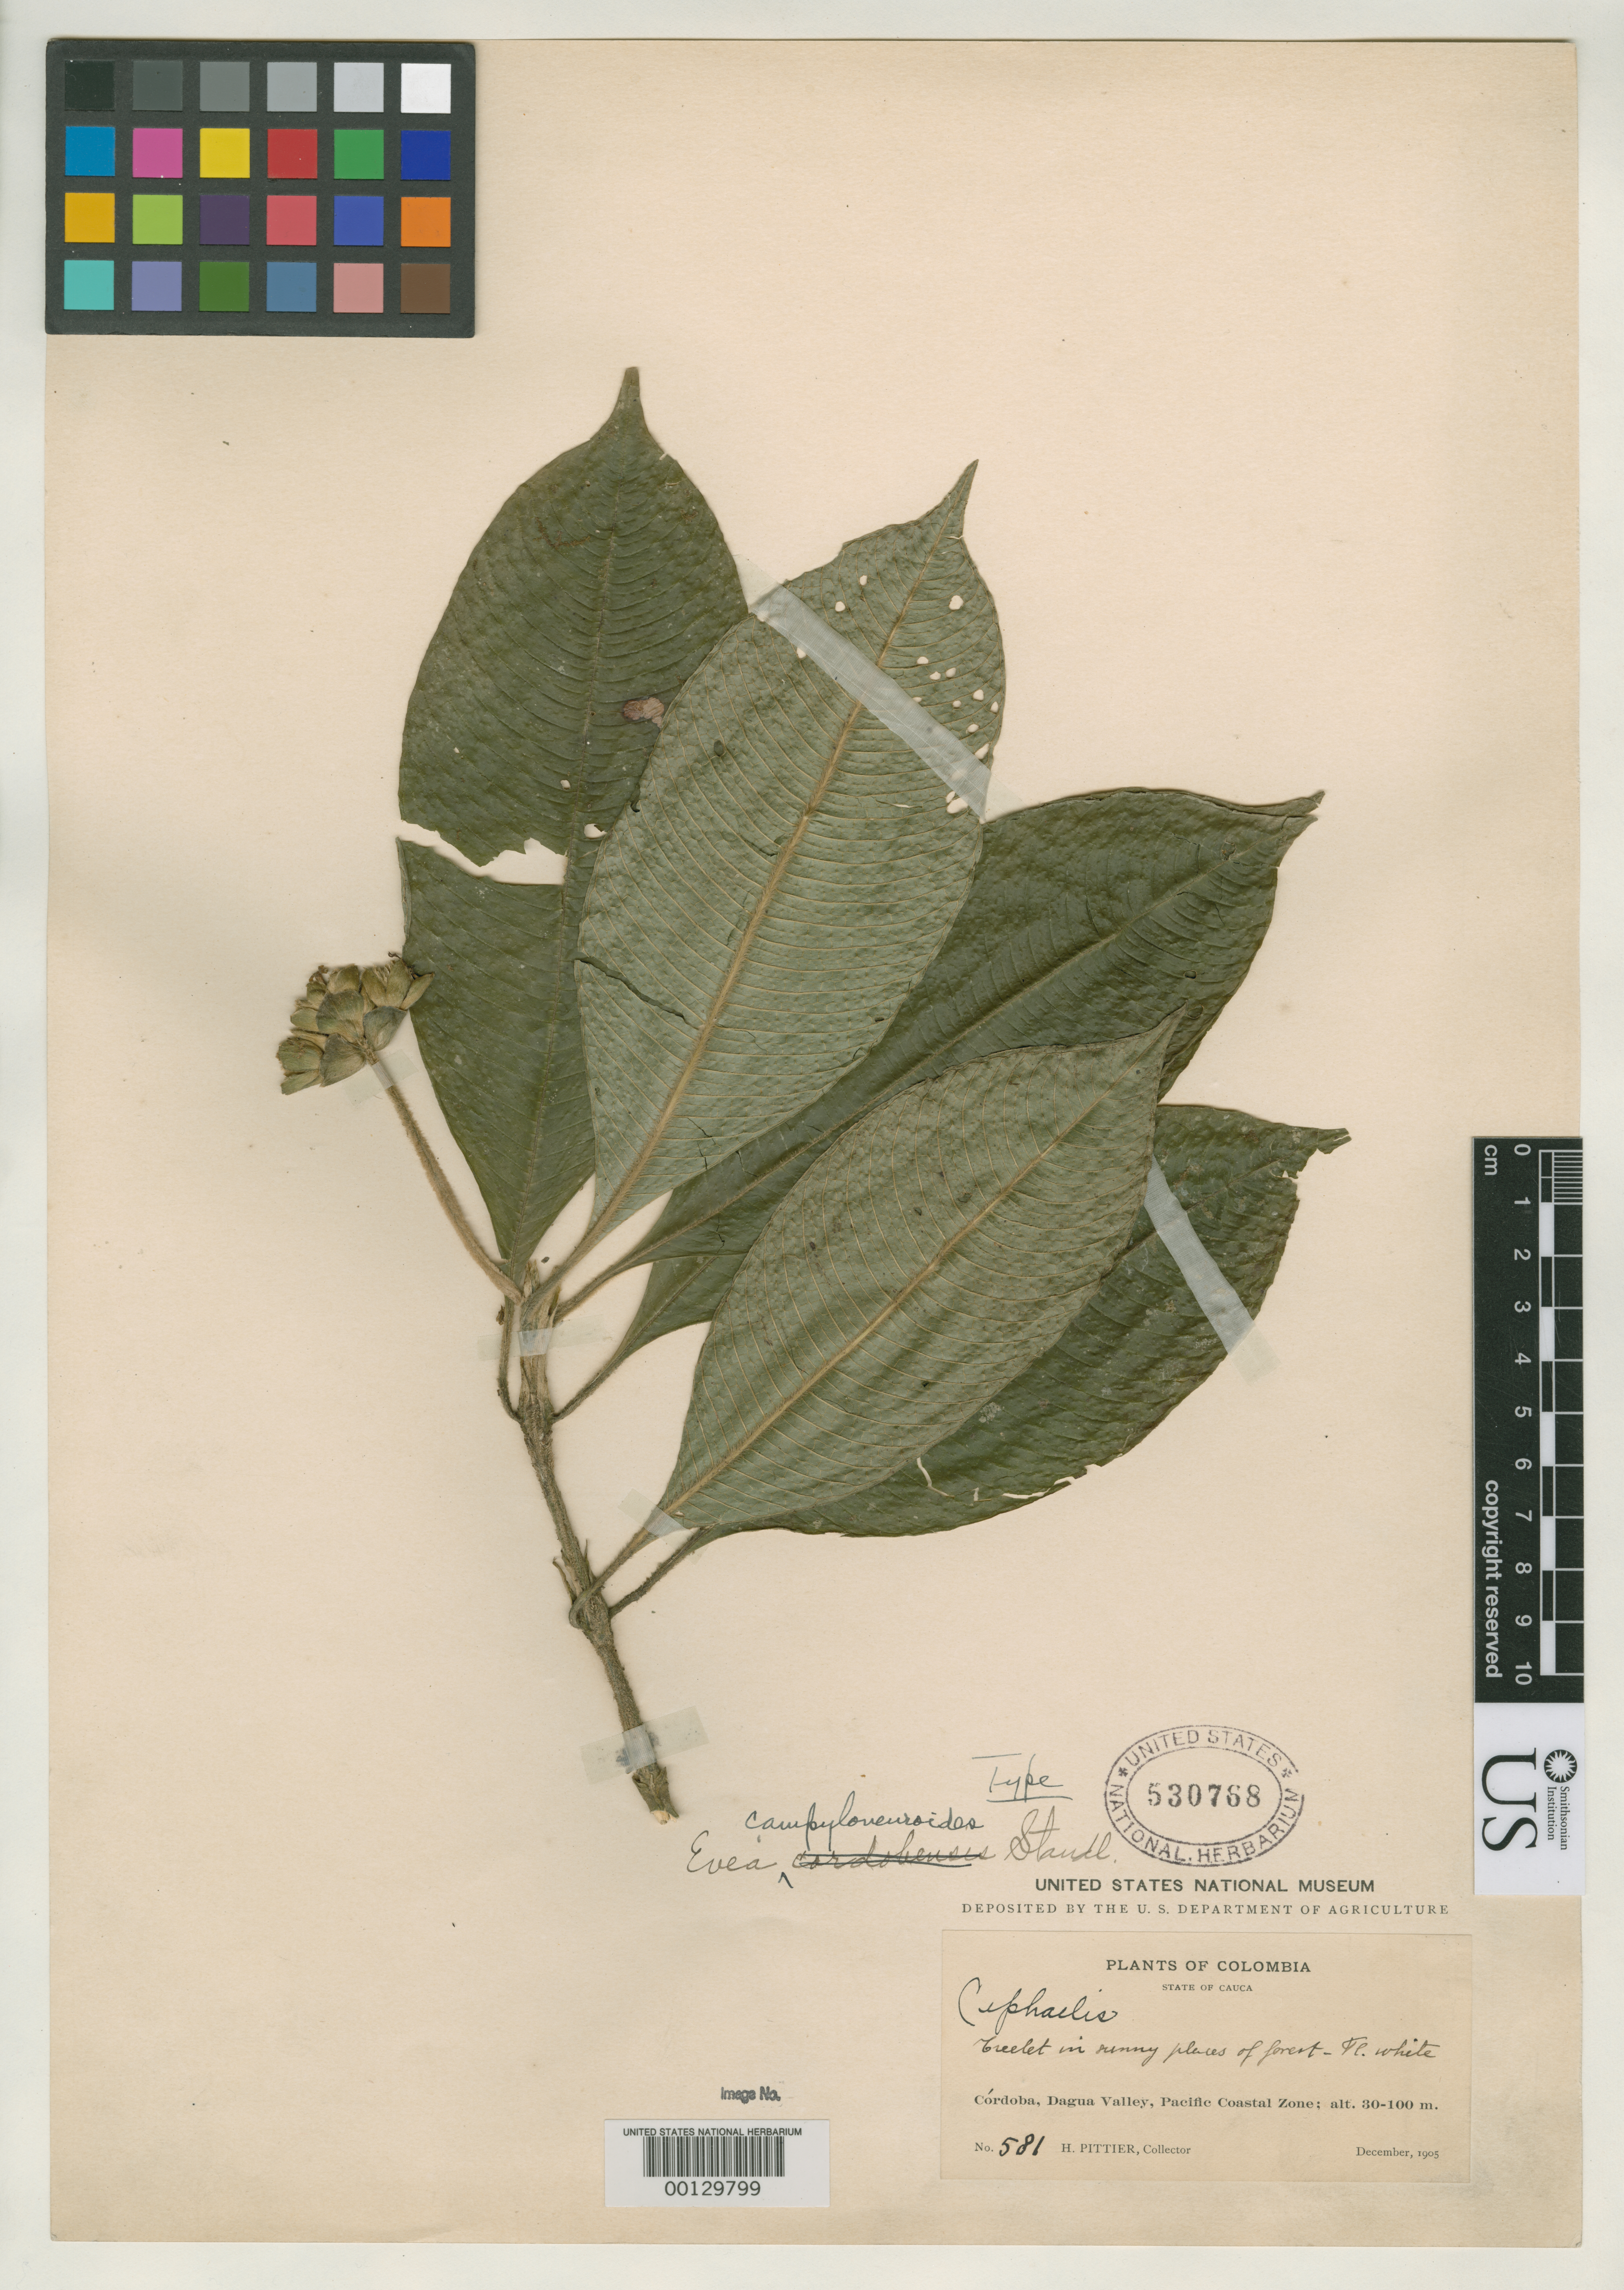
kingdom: Plantae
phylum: Tracheophyta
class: Magnoliopsida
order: Gentianales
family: Rubiaceae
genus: Evea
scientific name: Evea campyloneuroides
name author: Standl.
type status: Holotype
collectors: H. F. Pittier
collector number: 581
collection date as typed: Dec 1905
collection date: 1905-12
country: Colombia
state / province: Cauca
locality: Near Cordoba, Dagua Valley, Pacific Coastal Zone.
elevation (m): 30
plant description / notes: Type explicitly designated in protologue by citation of USNH sheet number. A second US duplicate of Pittier 581 is probably original material but bears a different collection date (Jan 1906) not cited in protologue and is apparently not part of the type gathering and neither an isotype nor paratype.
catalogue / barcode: US 530768